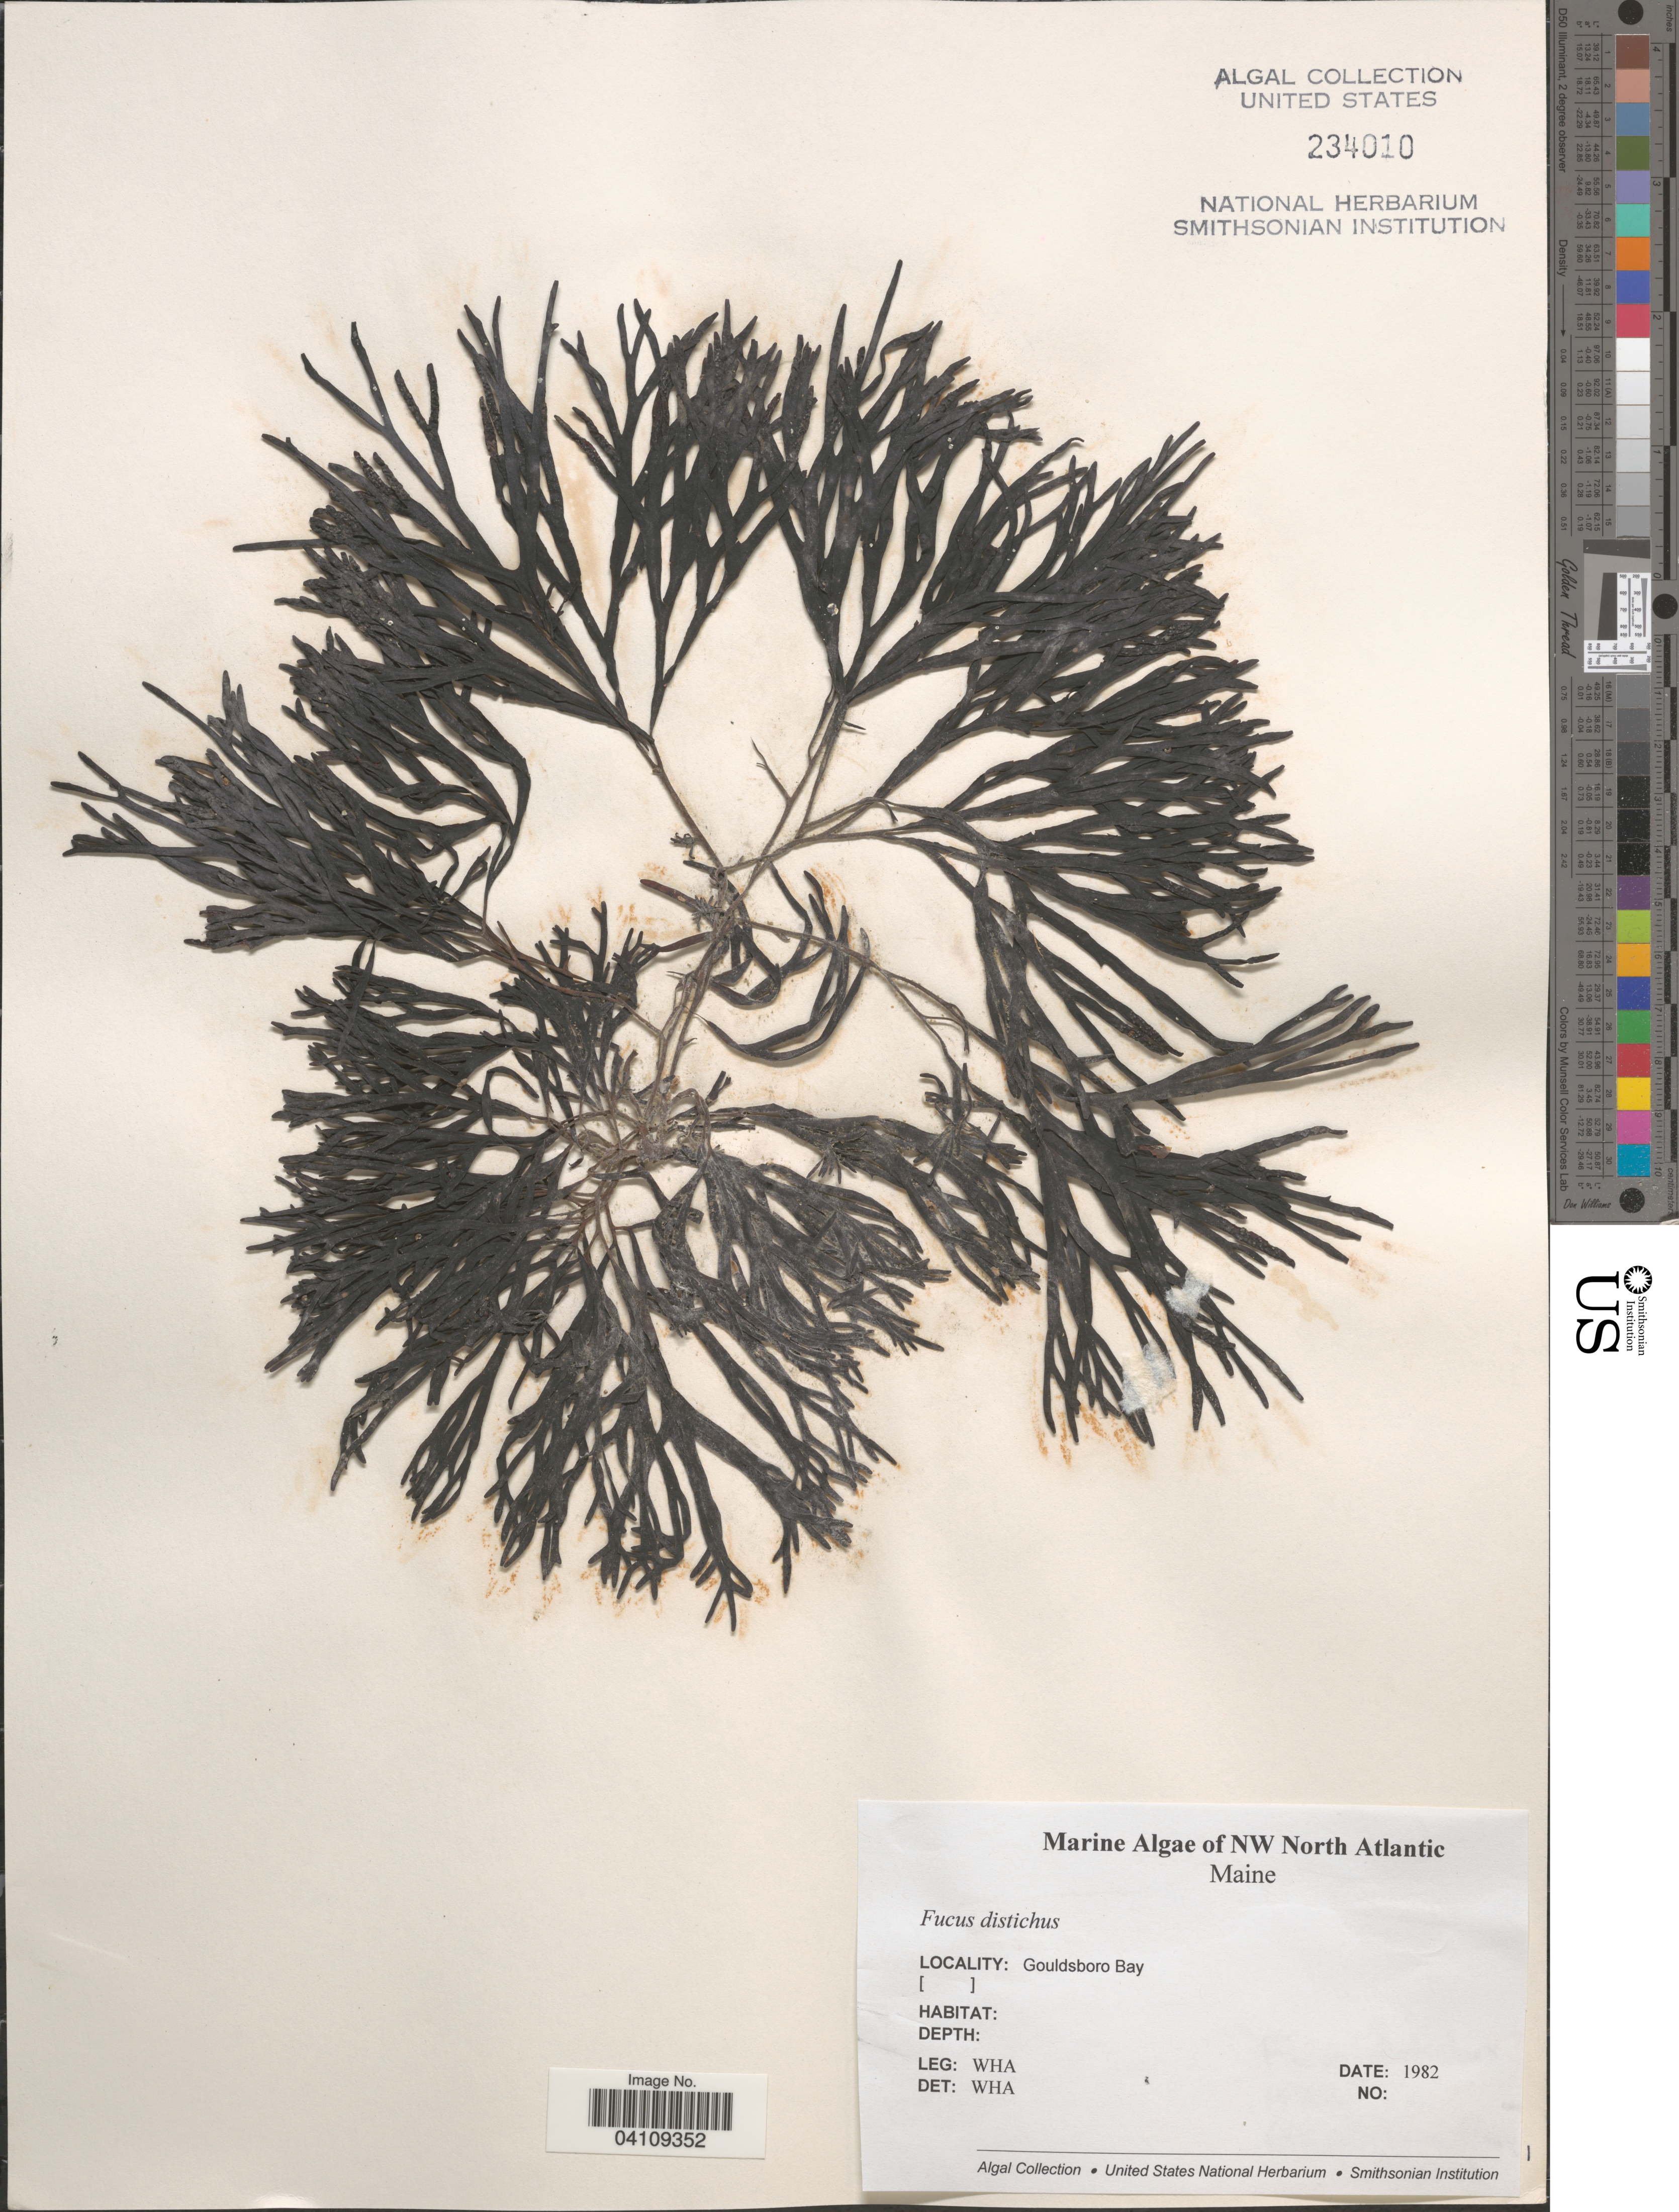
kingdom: Chromista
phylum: Ochrophyta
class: Phaeophyceae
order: Fucales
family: Fucaceae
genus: Fucus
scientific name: Fucus distichus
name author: L.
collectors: W. H. Adey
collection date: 1982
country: United States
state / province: Maine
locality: NW North Atlantic. Gouldsboro Bay.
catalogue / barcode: US 234010